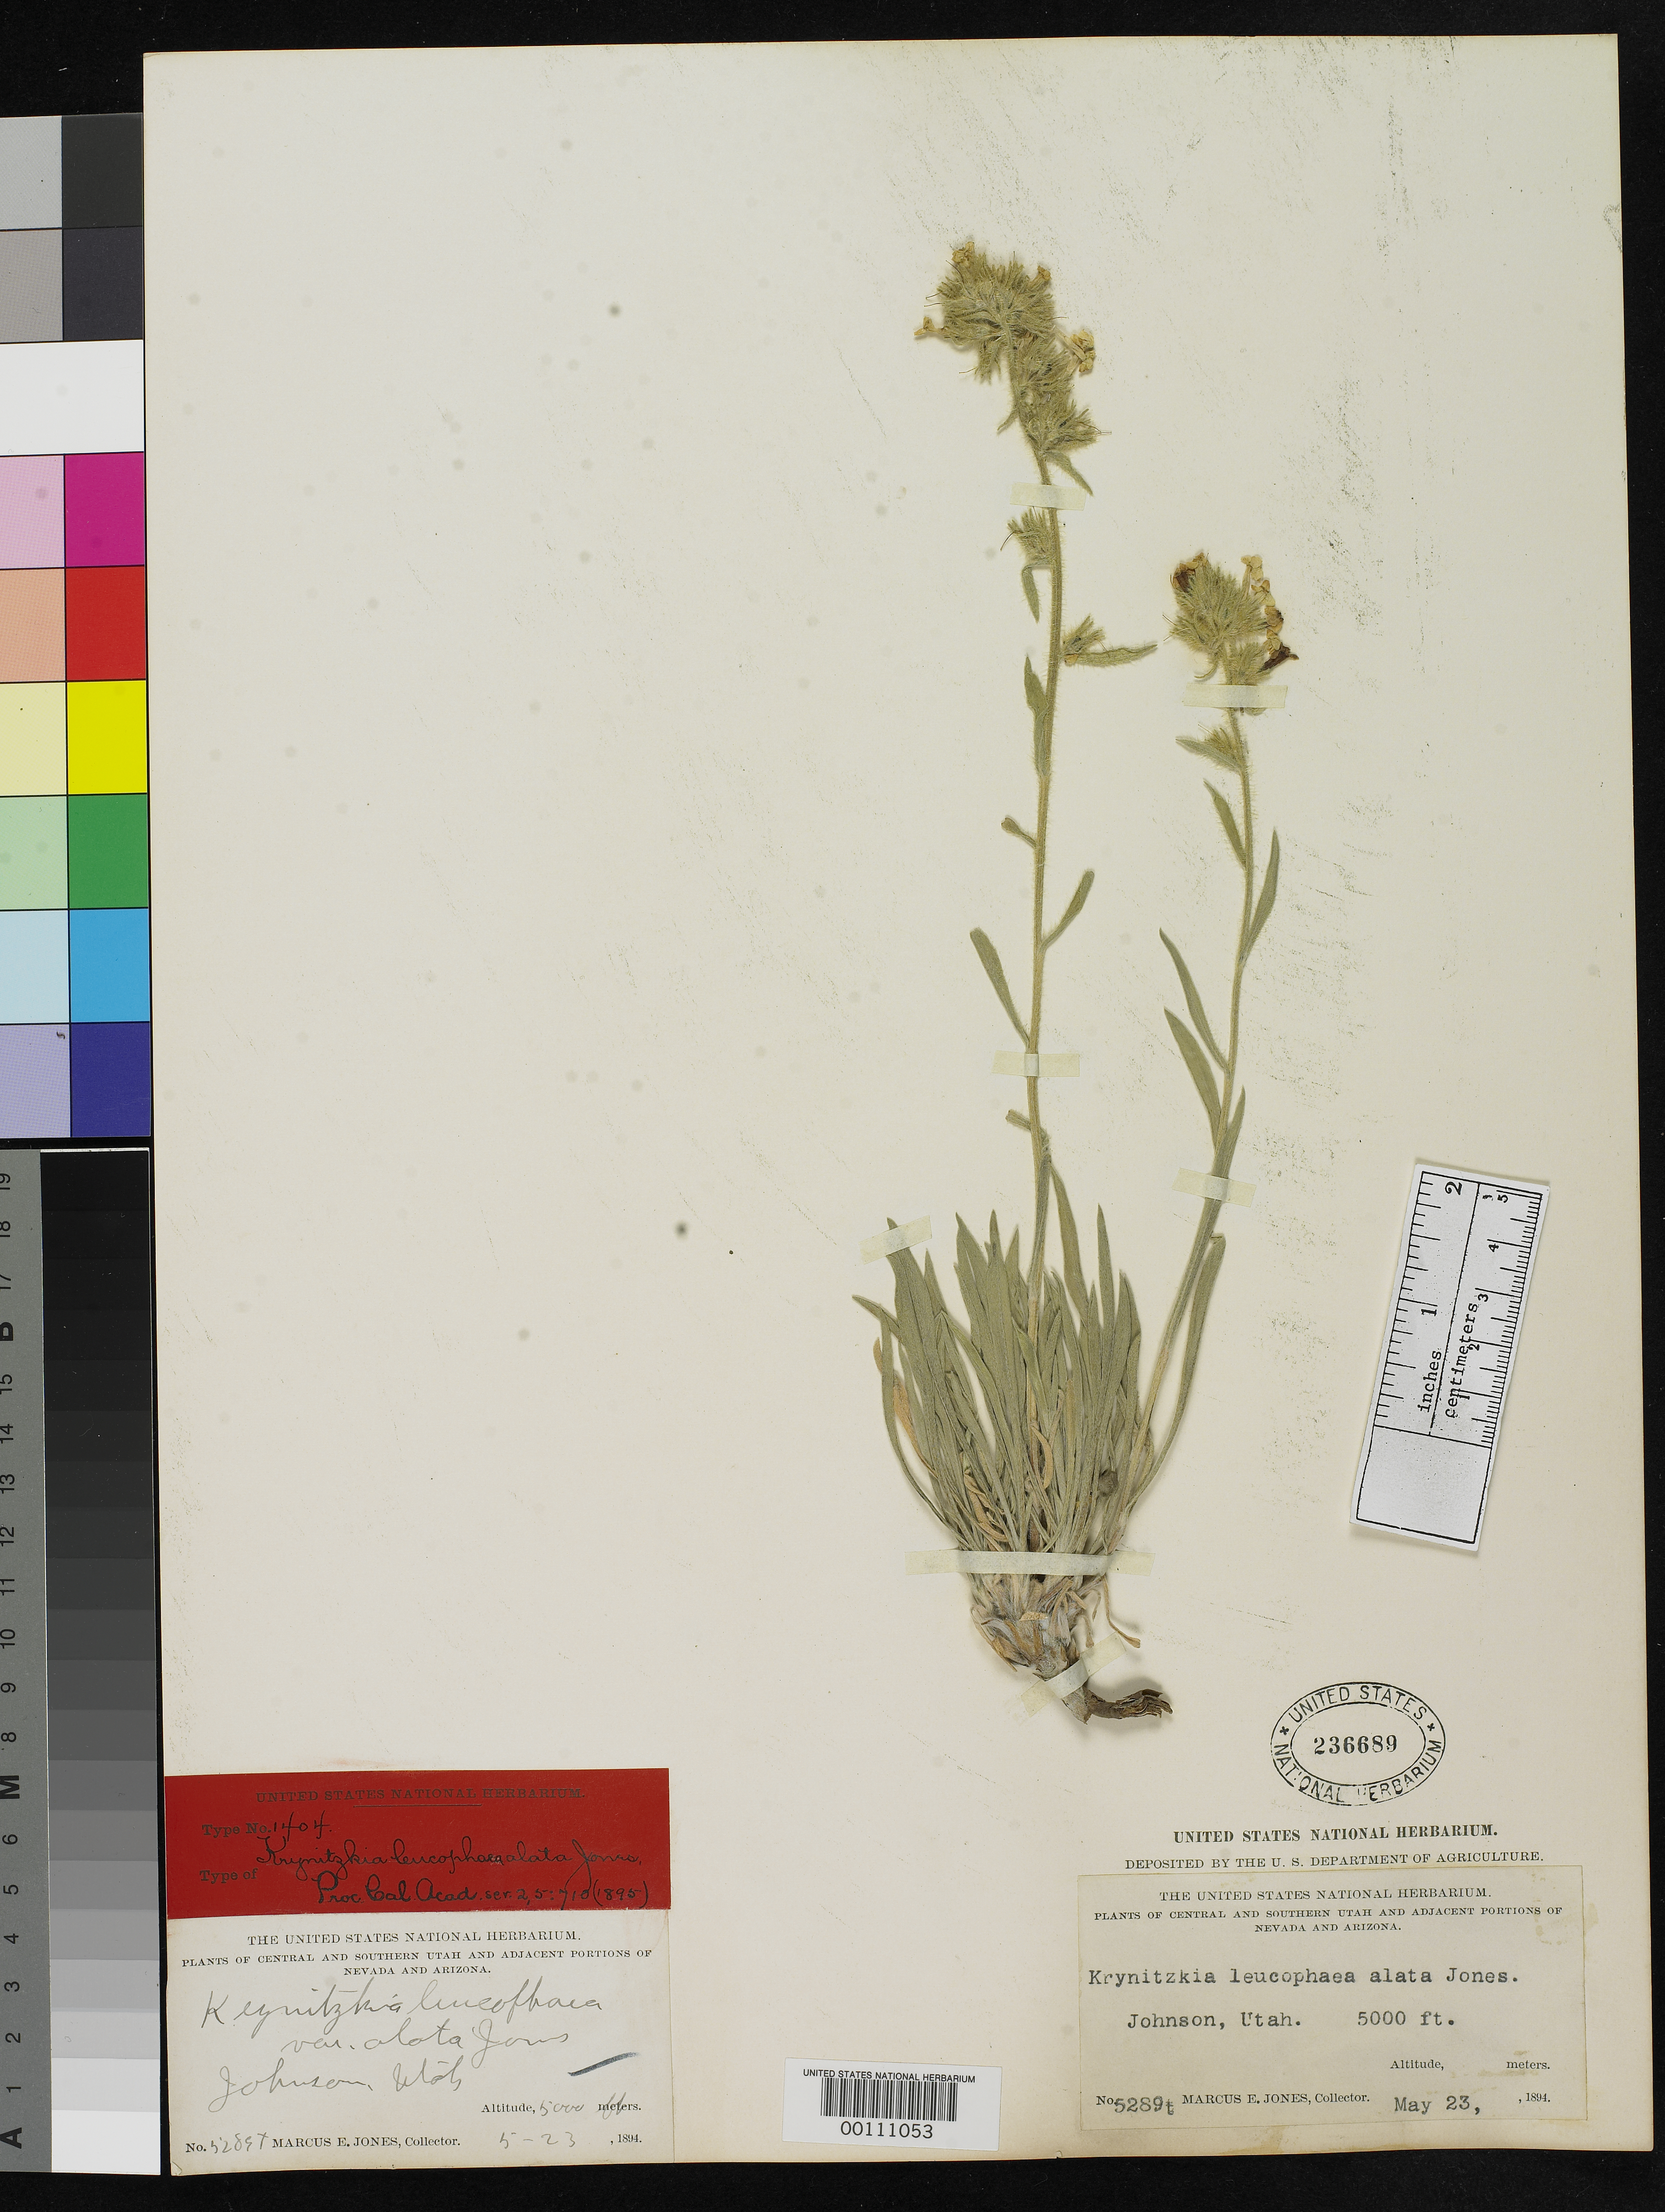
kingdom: Plantae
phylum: Tracheophyta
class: Magnoliopsida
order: Boraginales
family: Boraginaceae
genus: Krynitzkia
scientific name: Krynitzkia leucophaea var. alata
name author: M.E. Jones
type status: Isosyntype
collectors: M. E. Jones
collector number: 5289 t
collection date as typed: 23 May 1894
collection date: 1894-05-23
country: United States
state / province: Utah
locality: Johnson.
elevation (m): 1524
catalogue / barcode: US 236689